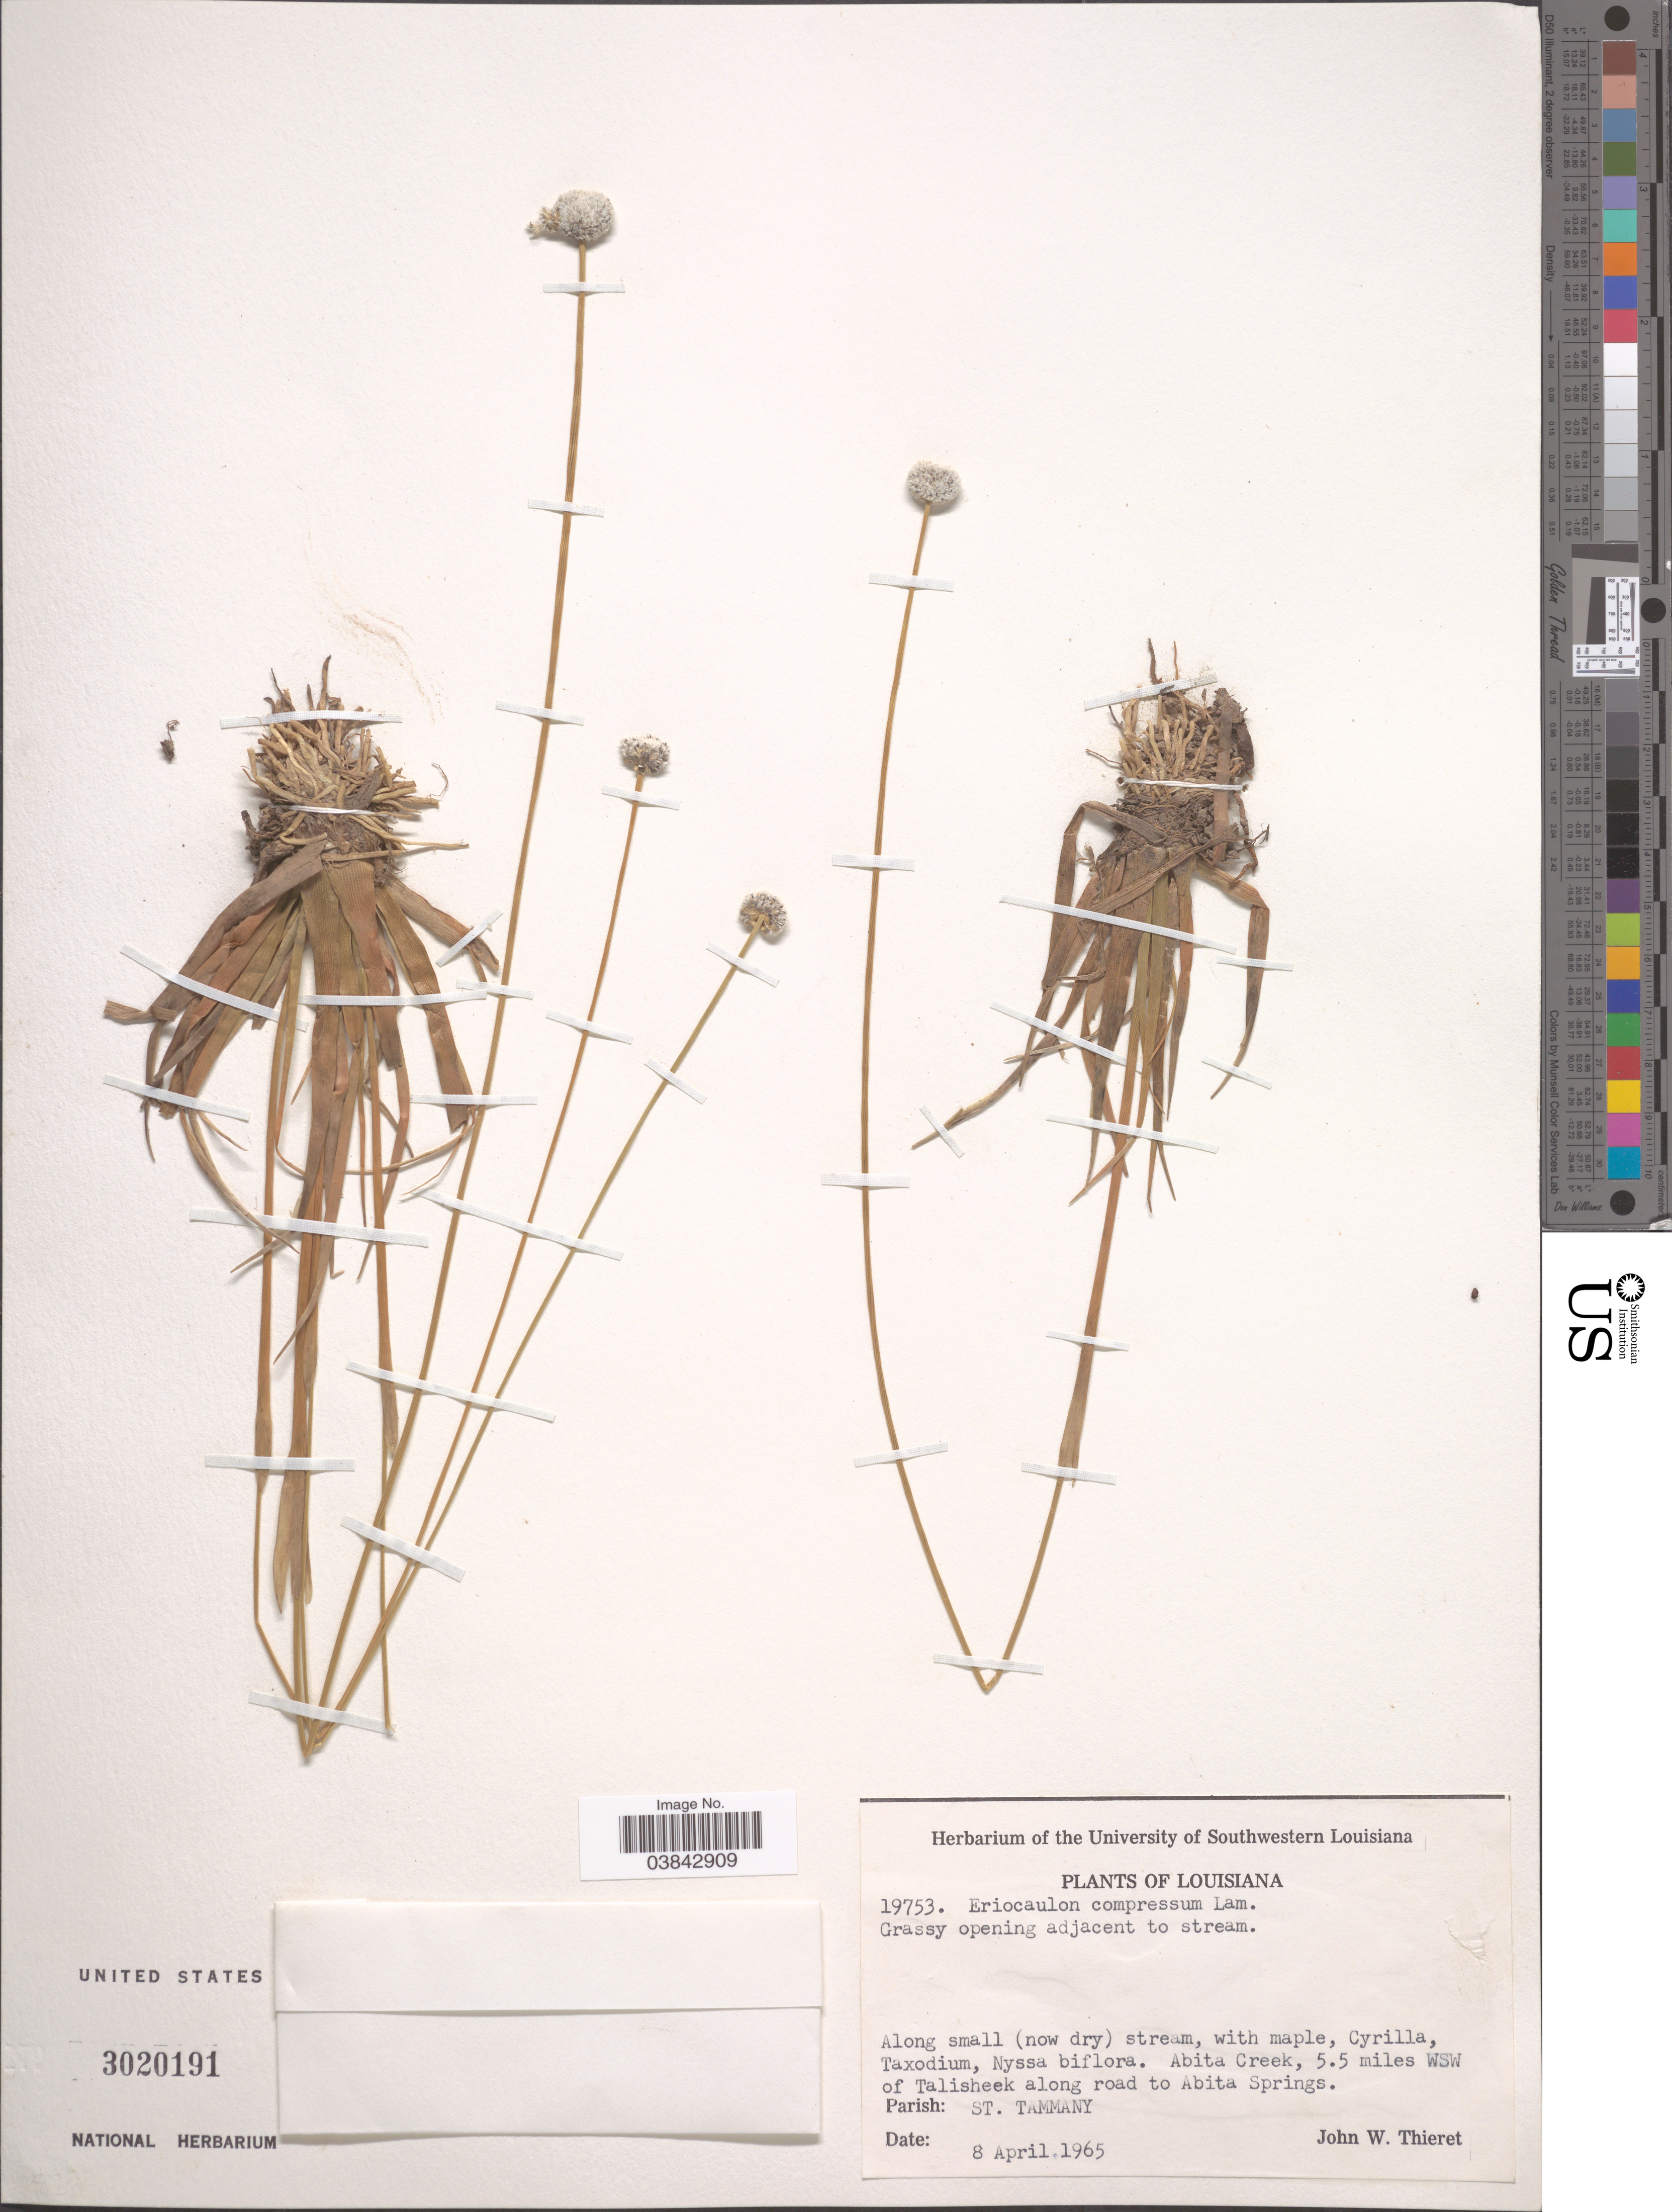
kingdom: Plantae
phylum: Tracheophyta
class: Liliopsida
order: Poales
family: Eriocaulaceae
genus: Eriocaulon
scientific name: Eriocaulon compressum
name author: Lam.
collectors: J. W. Thieret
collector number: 19753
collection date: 1965-04-08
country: United States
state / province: Louisiana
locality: Abita Creek, 5.5 miles WSW of Talisheek along road to Abita Springs. Parish: St. Tammany.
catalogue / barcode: US 3020191